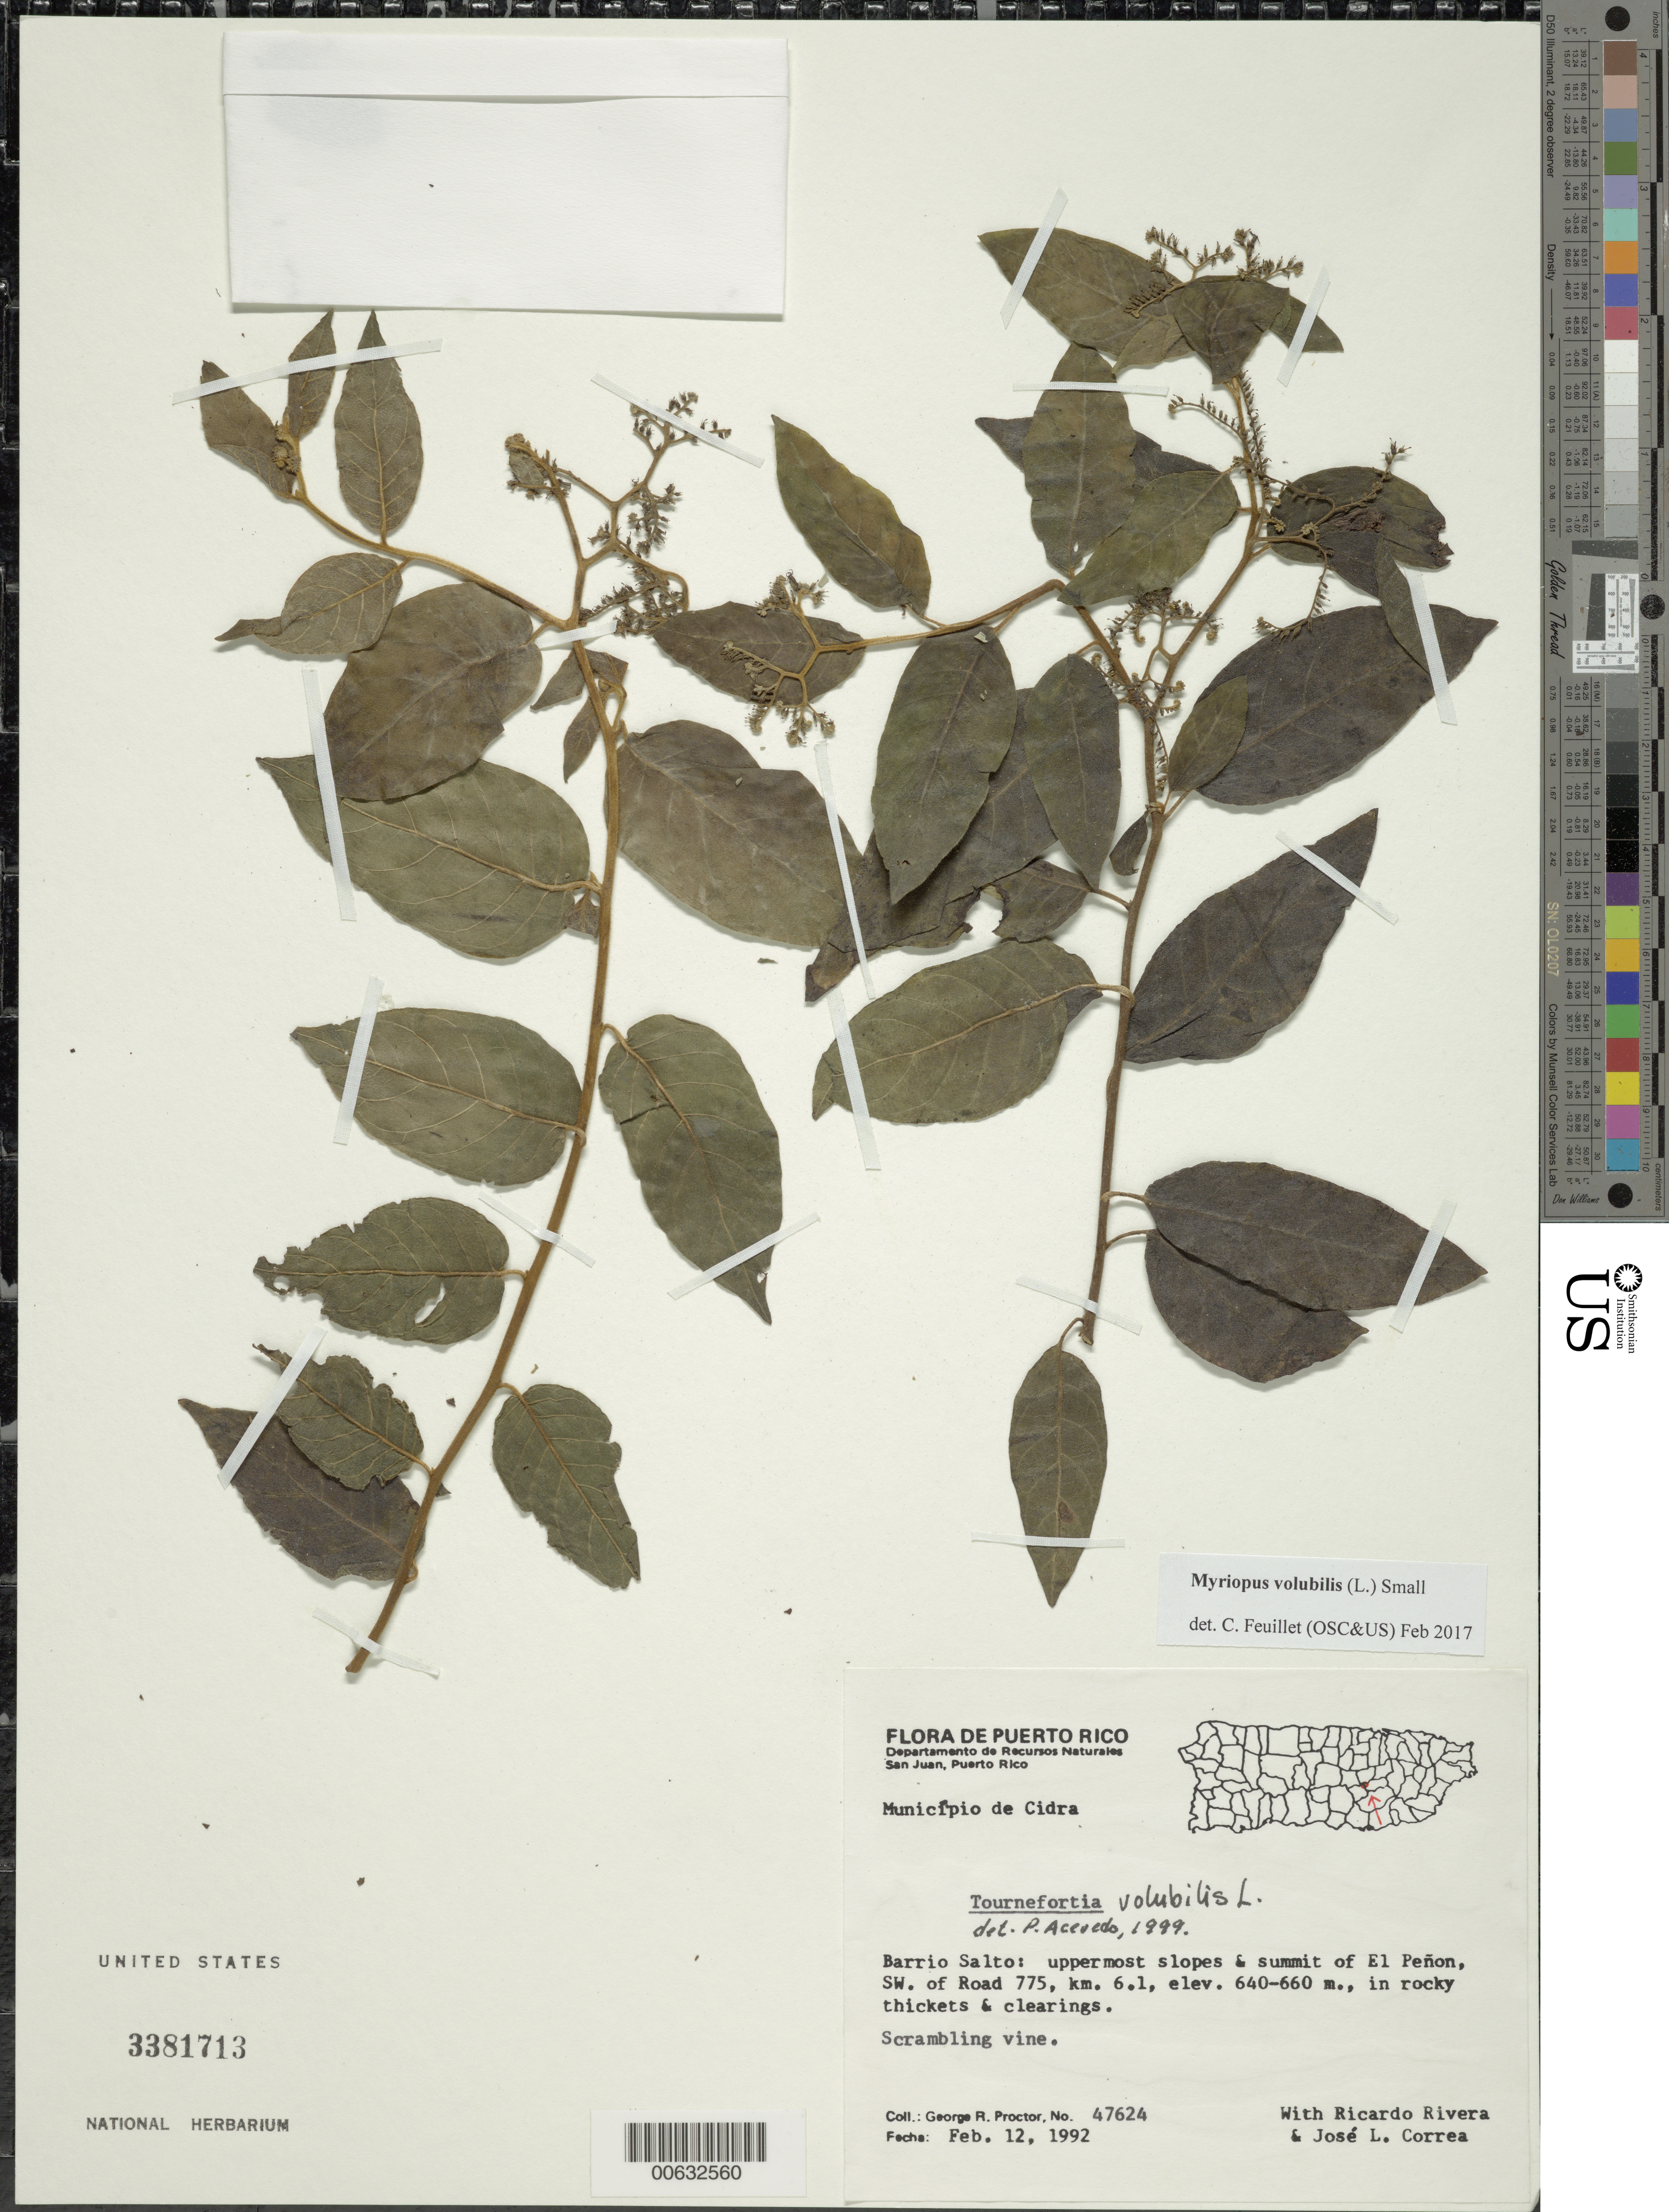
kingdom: Plantae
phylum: Tracheophyta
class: Magnoliopsida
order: Boraginales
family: Heliotropiaceae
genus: Myriopus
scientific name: Myriopus volubilis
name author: (L.) Small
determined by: Feuillet, C.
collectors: G. M. Proctor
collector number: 47624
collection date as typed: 12 Feb 1992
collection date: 1992-02-12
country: Puerto Rico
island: Greater Antilles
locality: Mun. de Cidra: Barrio Salto; uppermost slopes & summit of El Peñon, SW of Rd 775, km 6.1.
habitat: Rocky thickets and clearings.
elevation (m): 640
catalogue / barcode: US 3381713